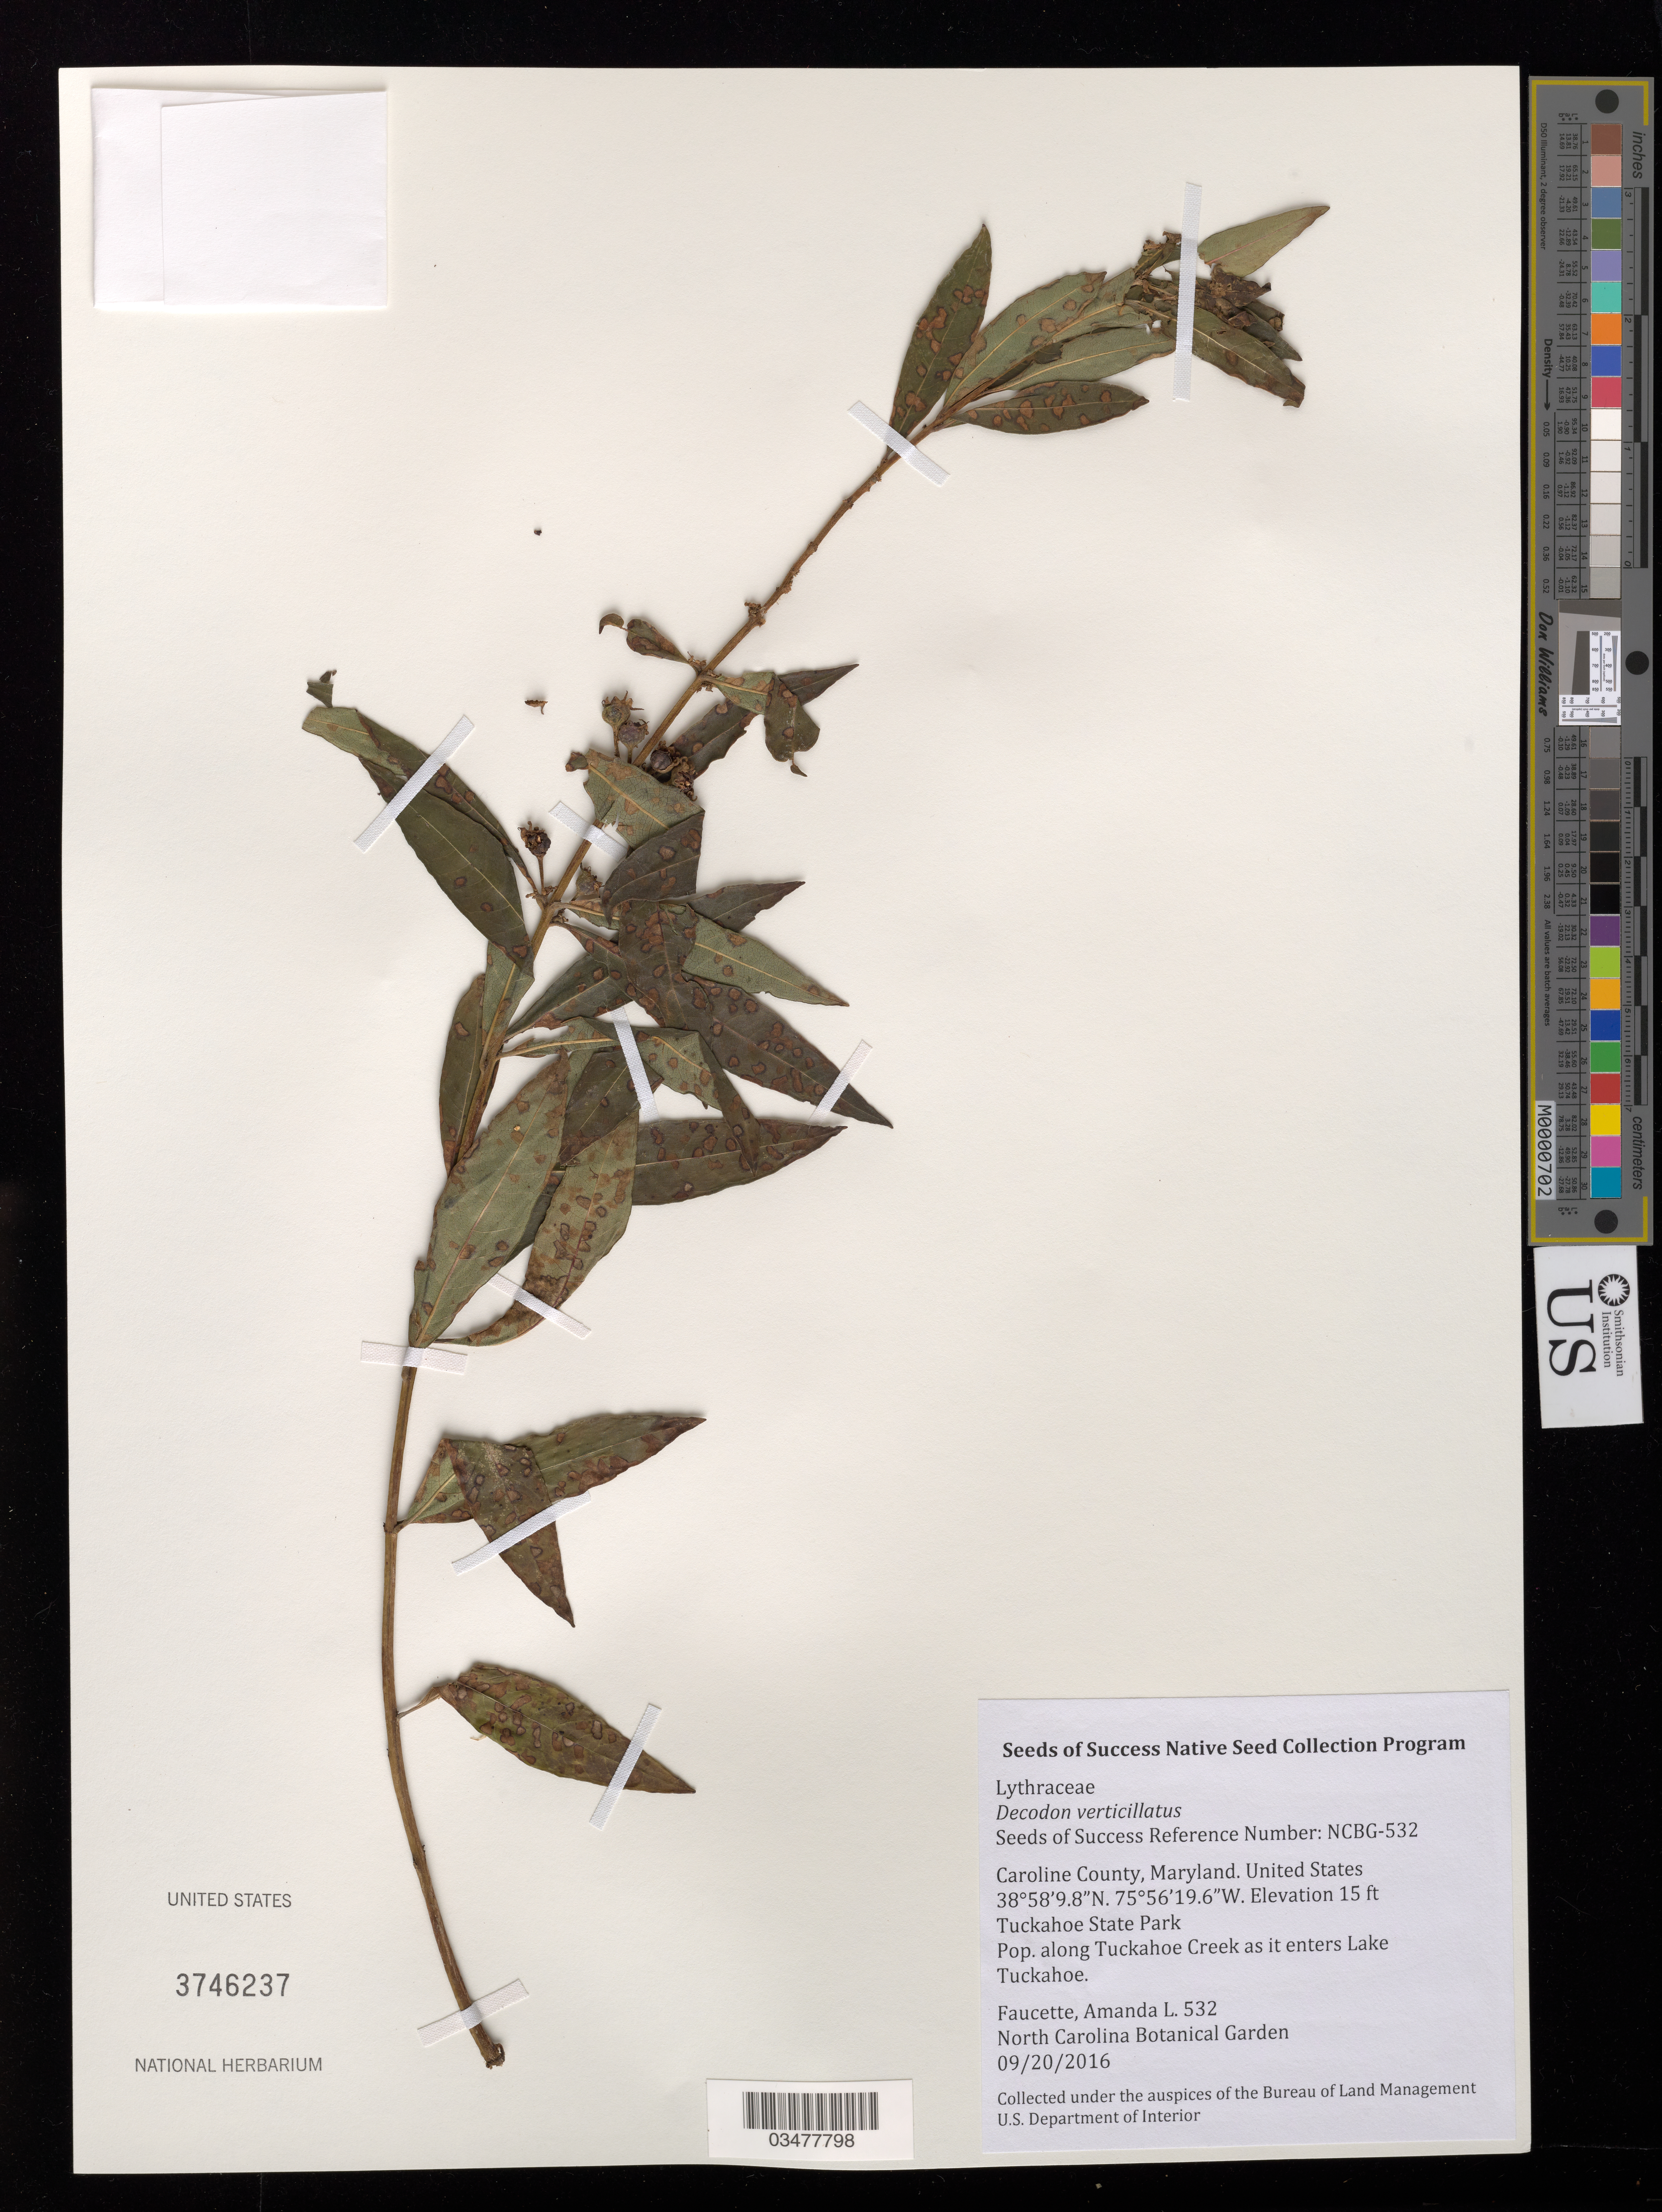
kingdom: Plantae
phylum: Tracheophyta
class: Magnoliopsida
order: Myrtales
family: Lythraceae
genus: Decodon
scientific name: Decodon verticillatus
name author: (L.) Elliott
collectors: A. Faucette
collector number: NCBG-532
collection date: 2016-09-20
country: United States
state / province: Maryland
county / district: Caroline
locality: Tuckahoe State Park, Tuckahoe Creek/Lake Tuckahoe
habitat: Buttonbush-hibiscus shrub swamp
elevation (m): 5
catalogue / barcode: US 3746237